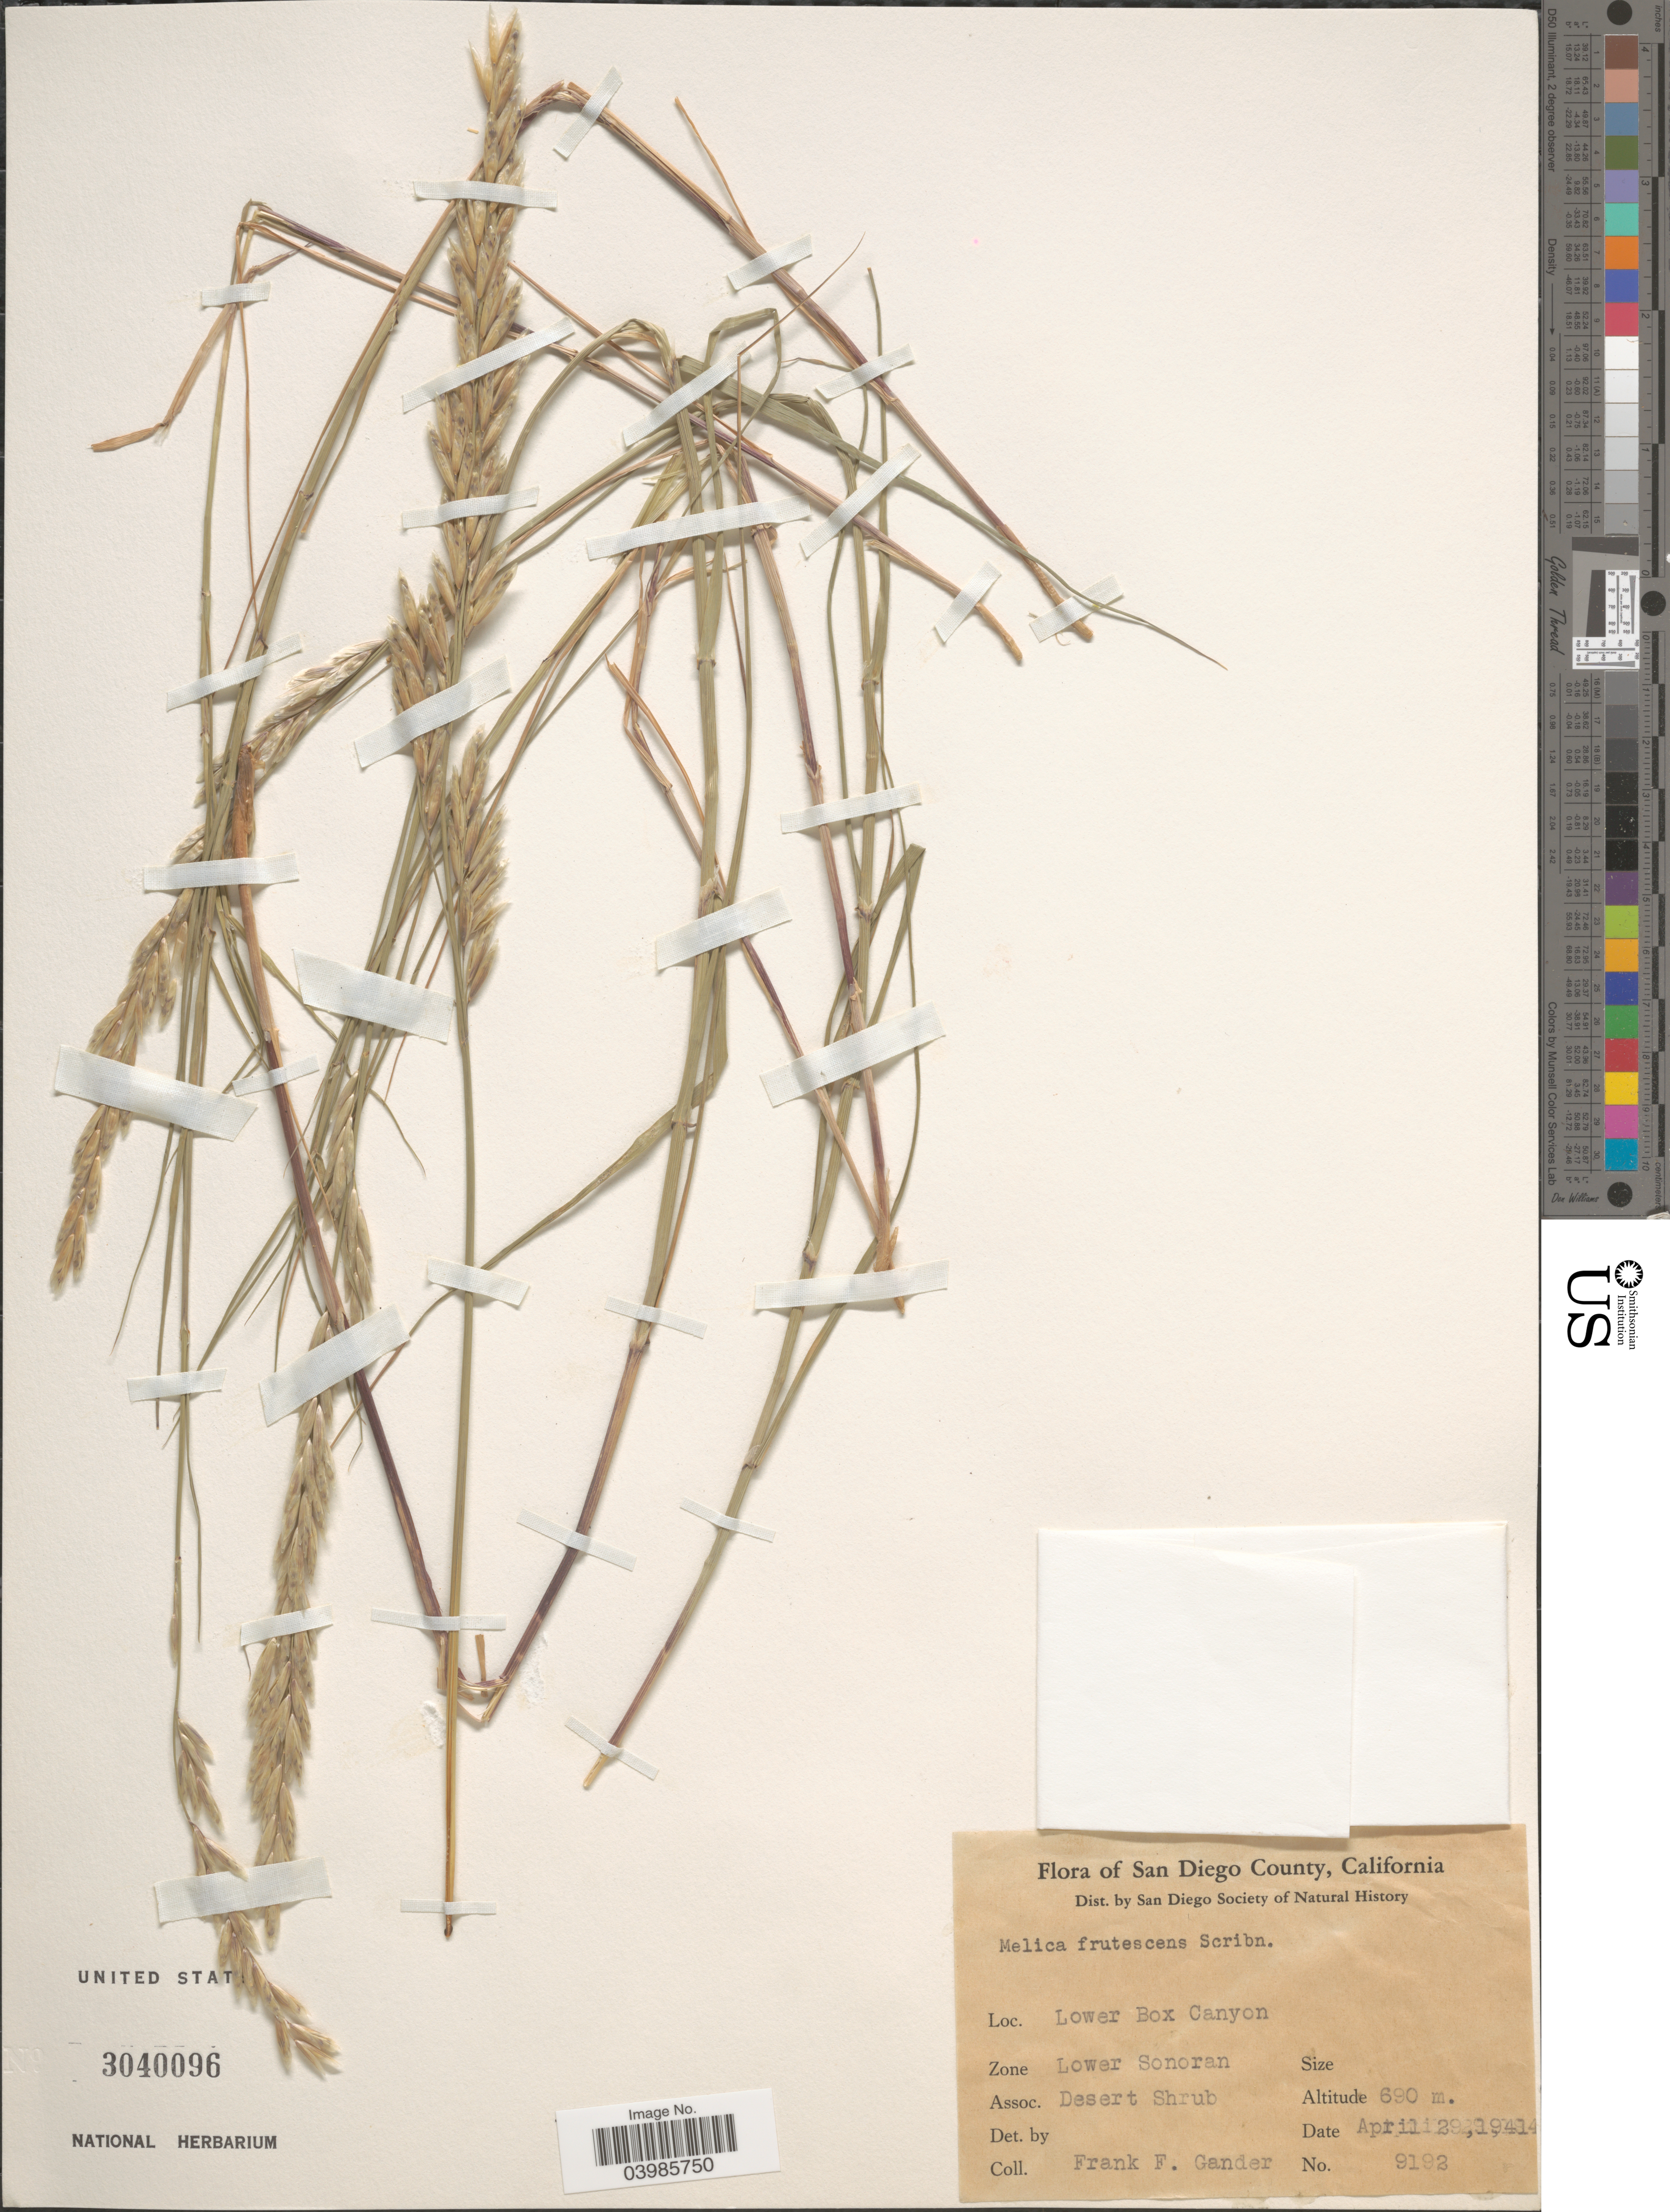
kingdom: Plantae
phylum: Tracheophyta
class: Liliopsida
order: Poales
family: Poaceae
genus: Melica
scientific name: Melica frutescens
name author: Scribn.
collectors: F. Gander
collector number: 9192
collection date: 1941-04-29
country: United States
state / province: California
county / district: San Diego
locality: San Diego County. Lower Box Canyon. Zone Lower Sonoran.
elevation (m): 690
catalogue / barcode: US 3040096